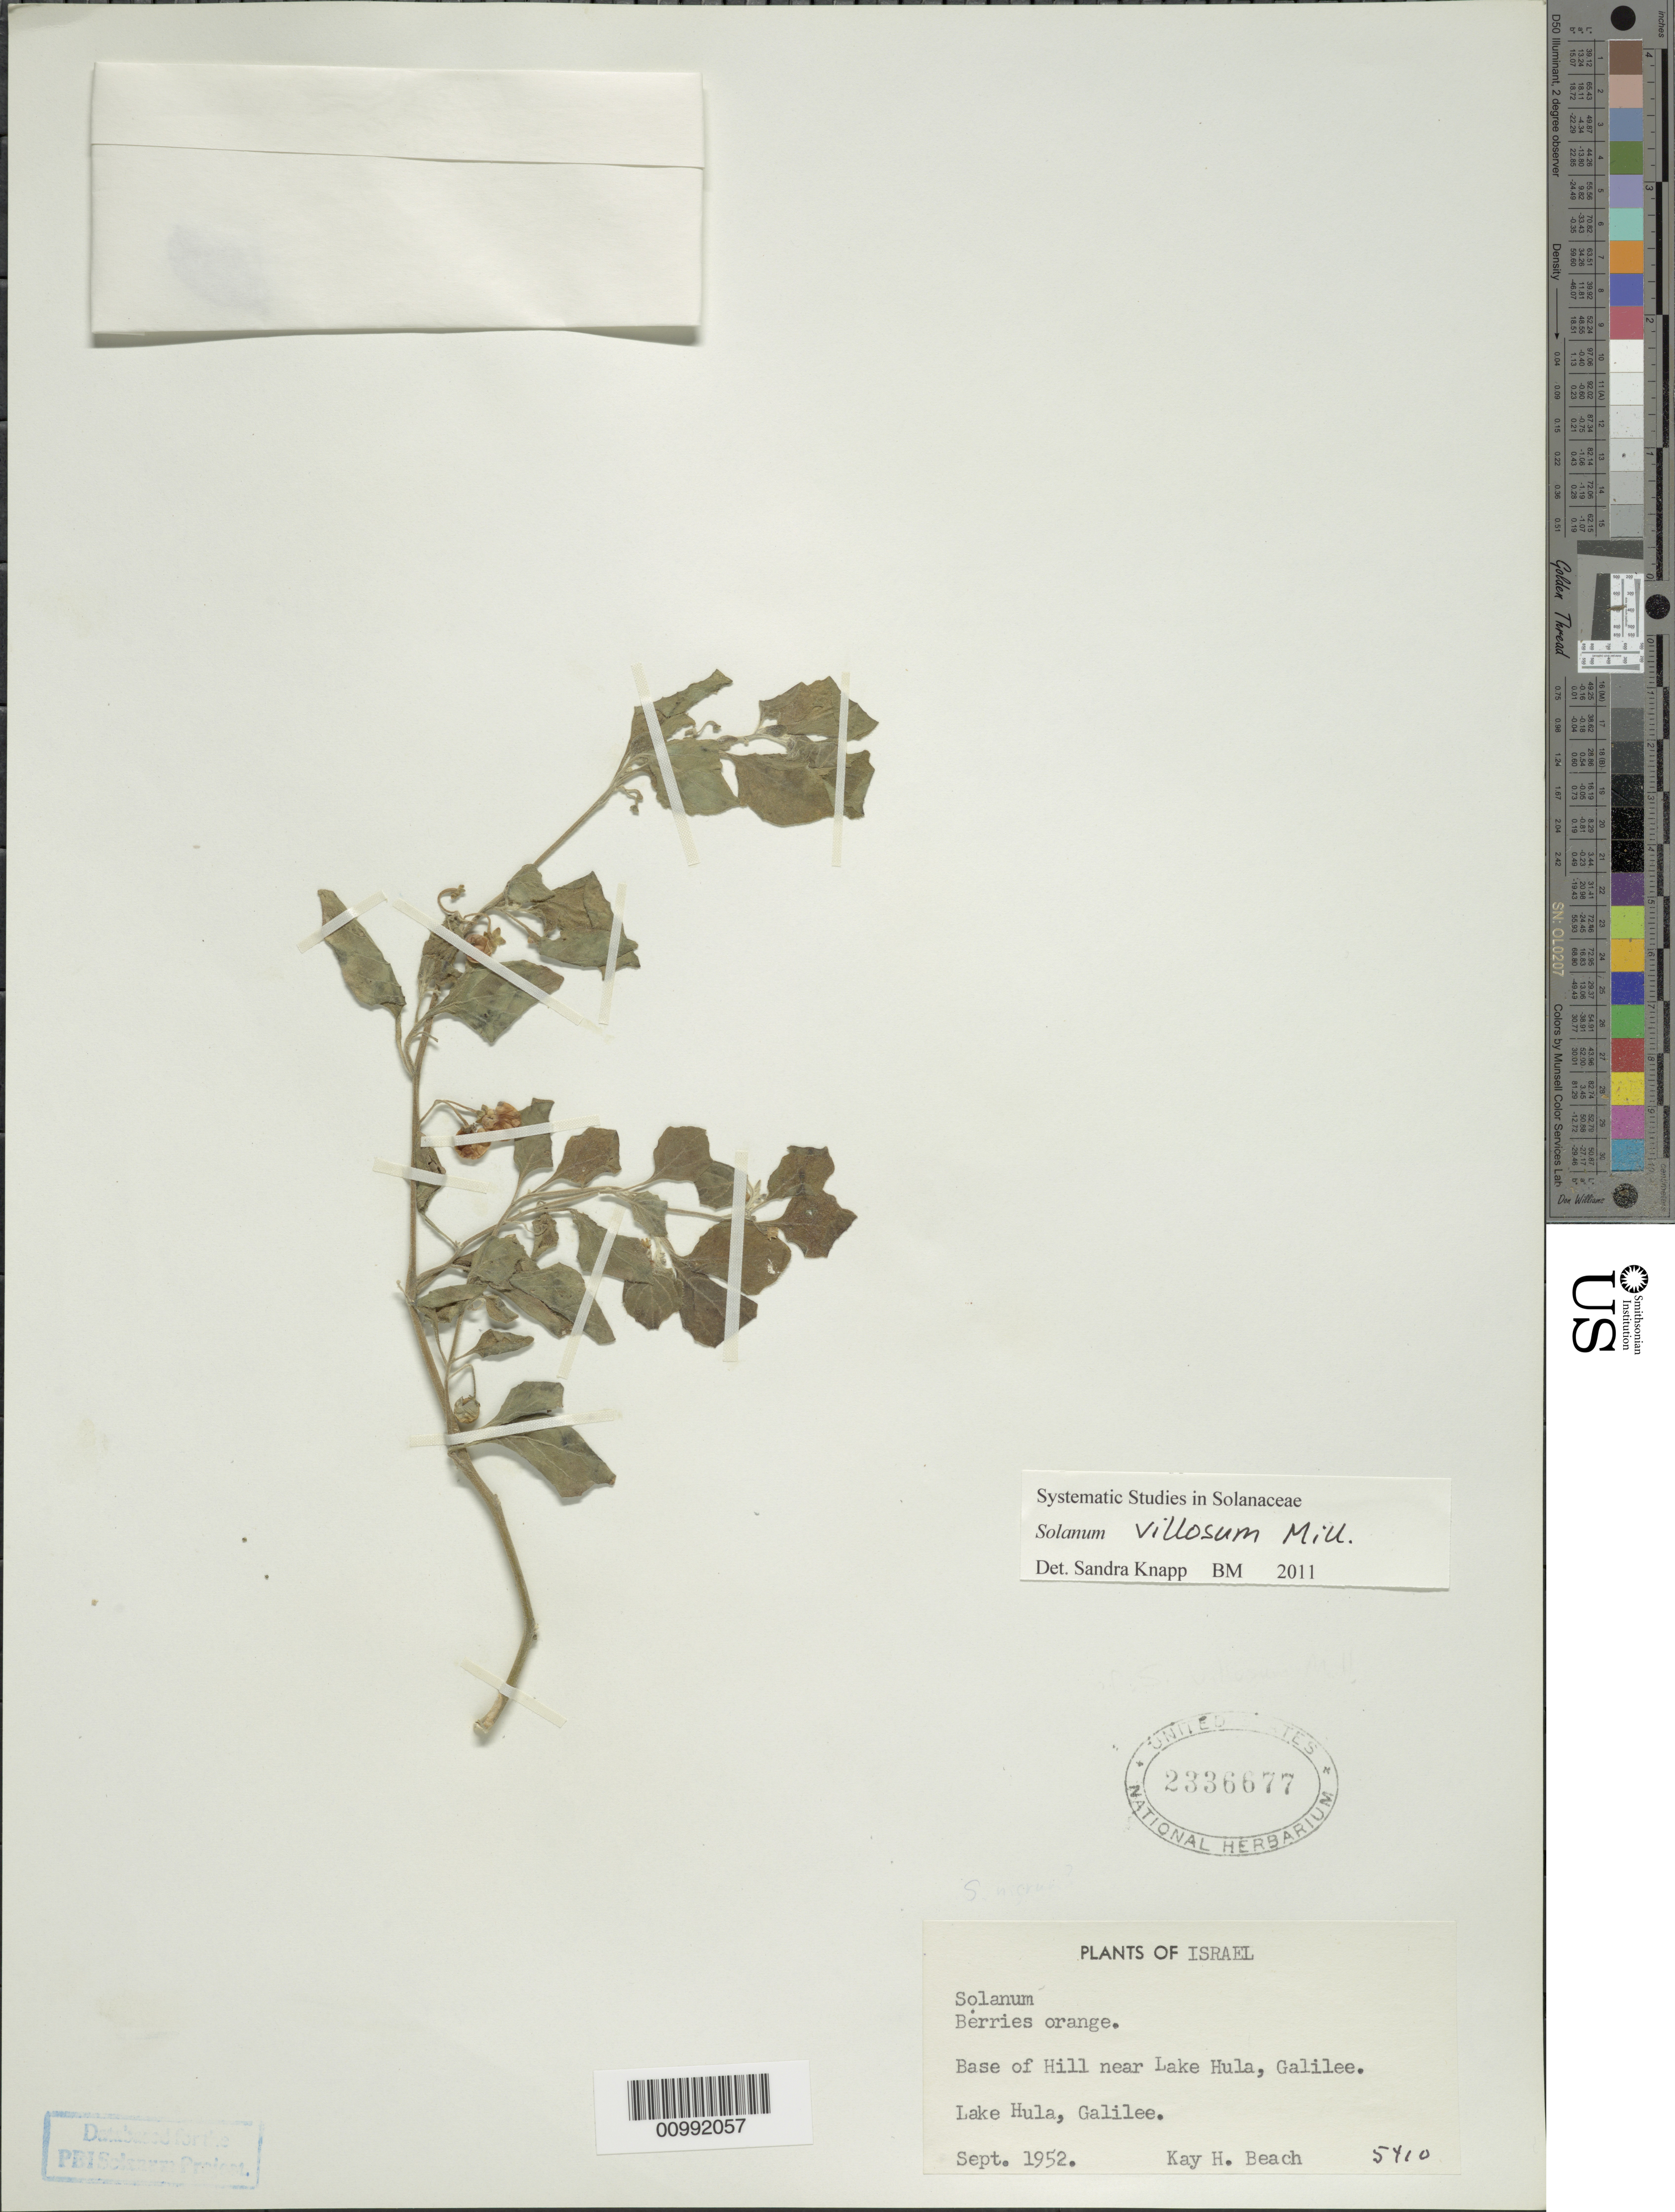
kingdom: Plantae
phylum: Tracheophyta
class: Magnoliopsida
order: Solanales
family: Solanaceae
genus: Solanum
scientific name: Solanum villosum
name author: Mill.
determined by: Knapp, S. D.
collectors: K. H. Beach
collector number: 5410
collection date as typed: Sep 1952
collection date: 1952-09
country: Israel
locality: base of hill near lake, Galilee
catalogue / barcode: US 2336677